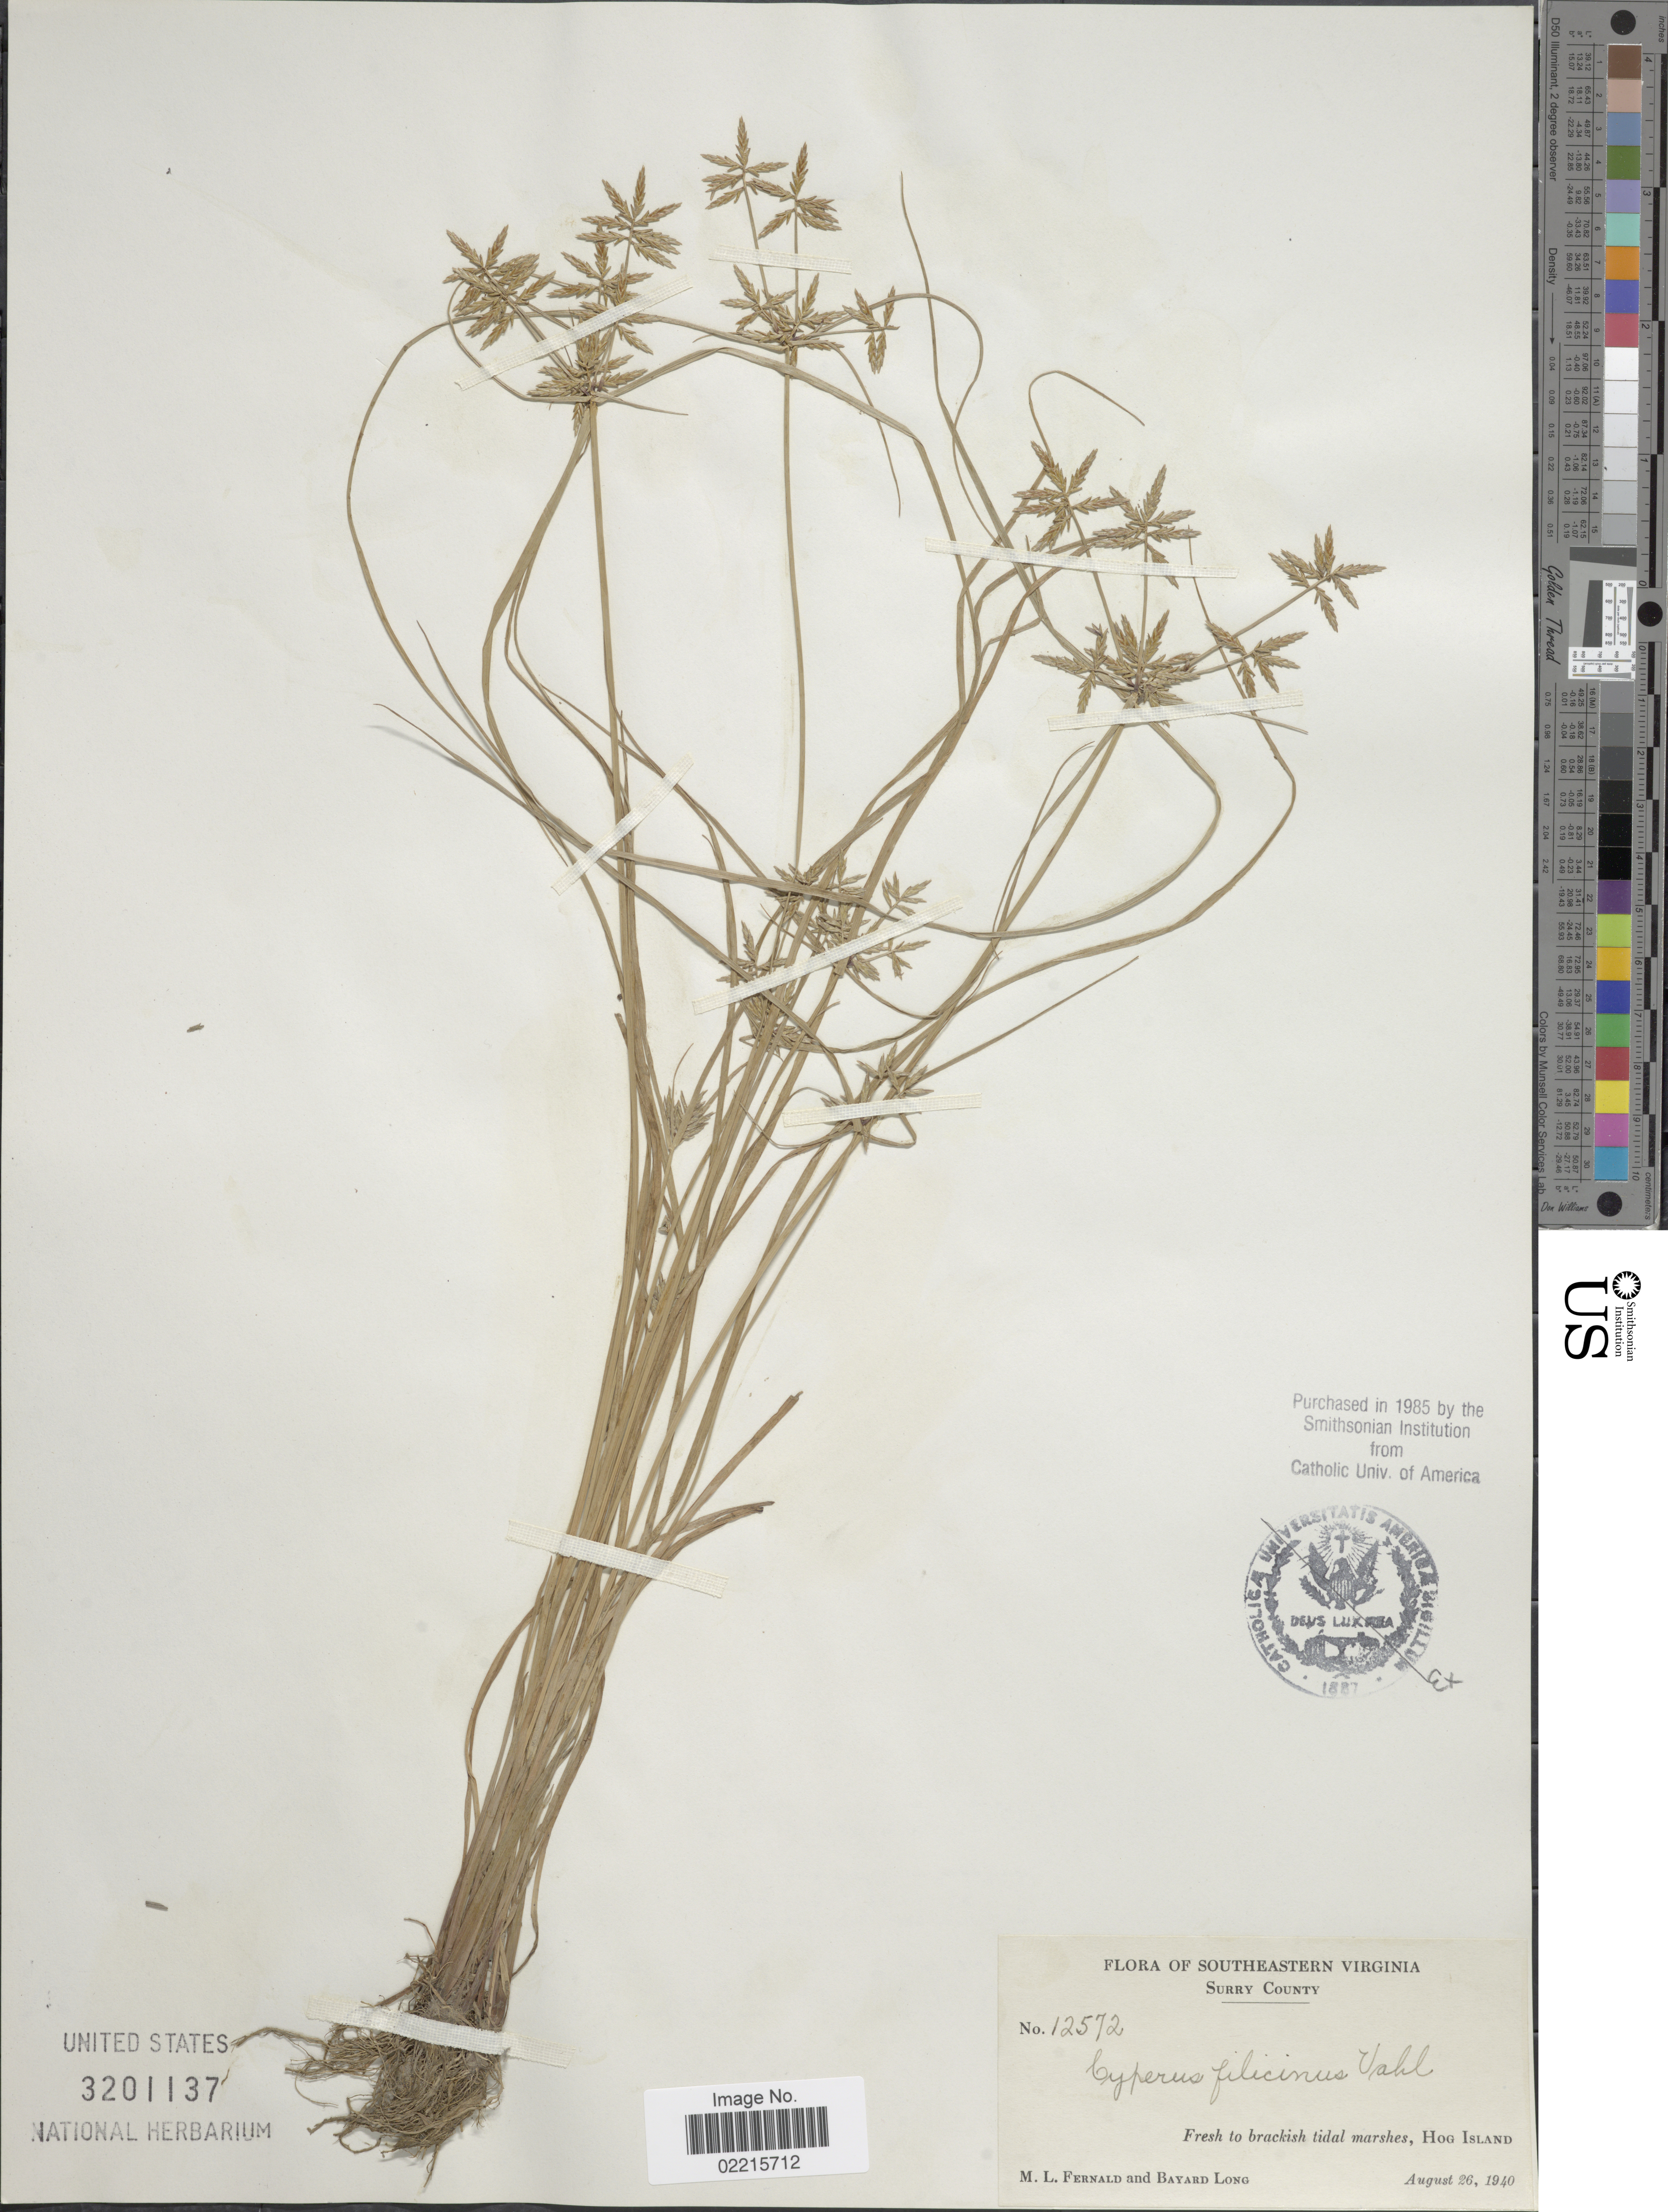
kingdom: Plantae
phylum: Tracheophyta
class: Liliopsida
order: Poales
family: Cyperaceae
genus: Cyperus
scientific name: Cyperus filicinus Vahl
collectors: M. L. Fernald & B. Long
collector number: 12572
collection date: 1940-08-26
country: United States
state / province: Virginia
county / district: Surry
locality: Southeastern Virginia, Surry County, Hog Island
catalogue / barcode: US 3201137